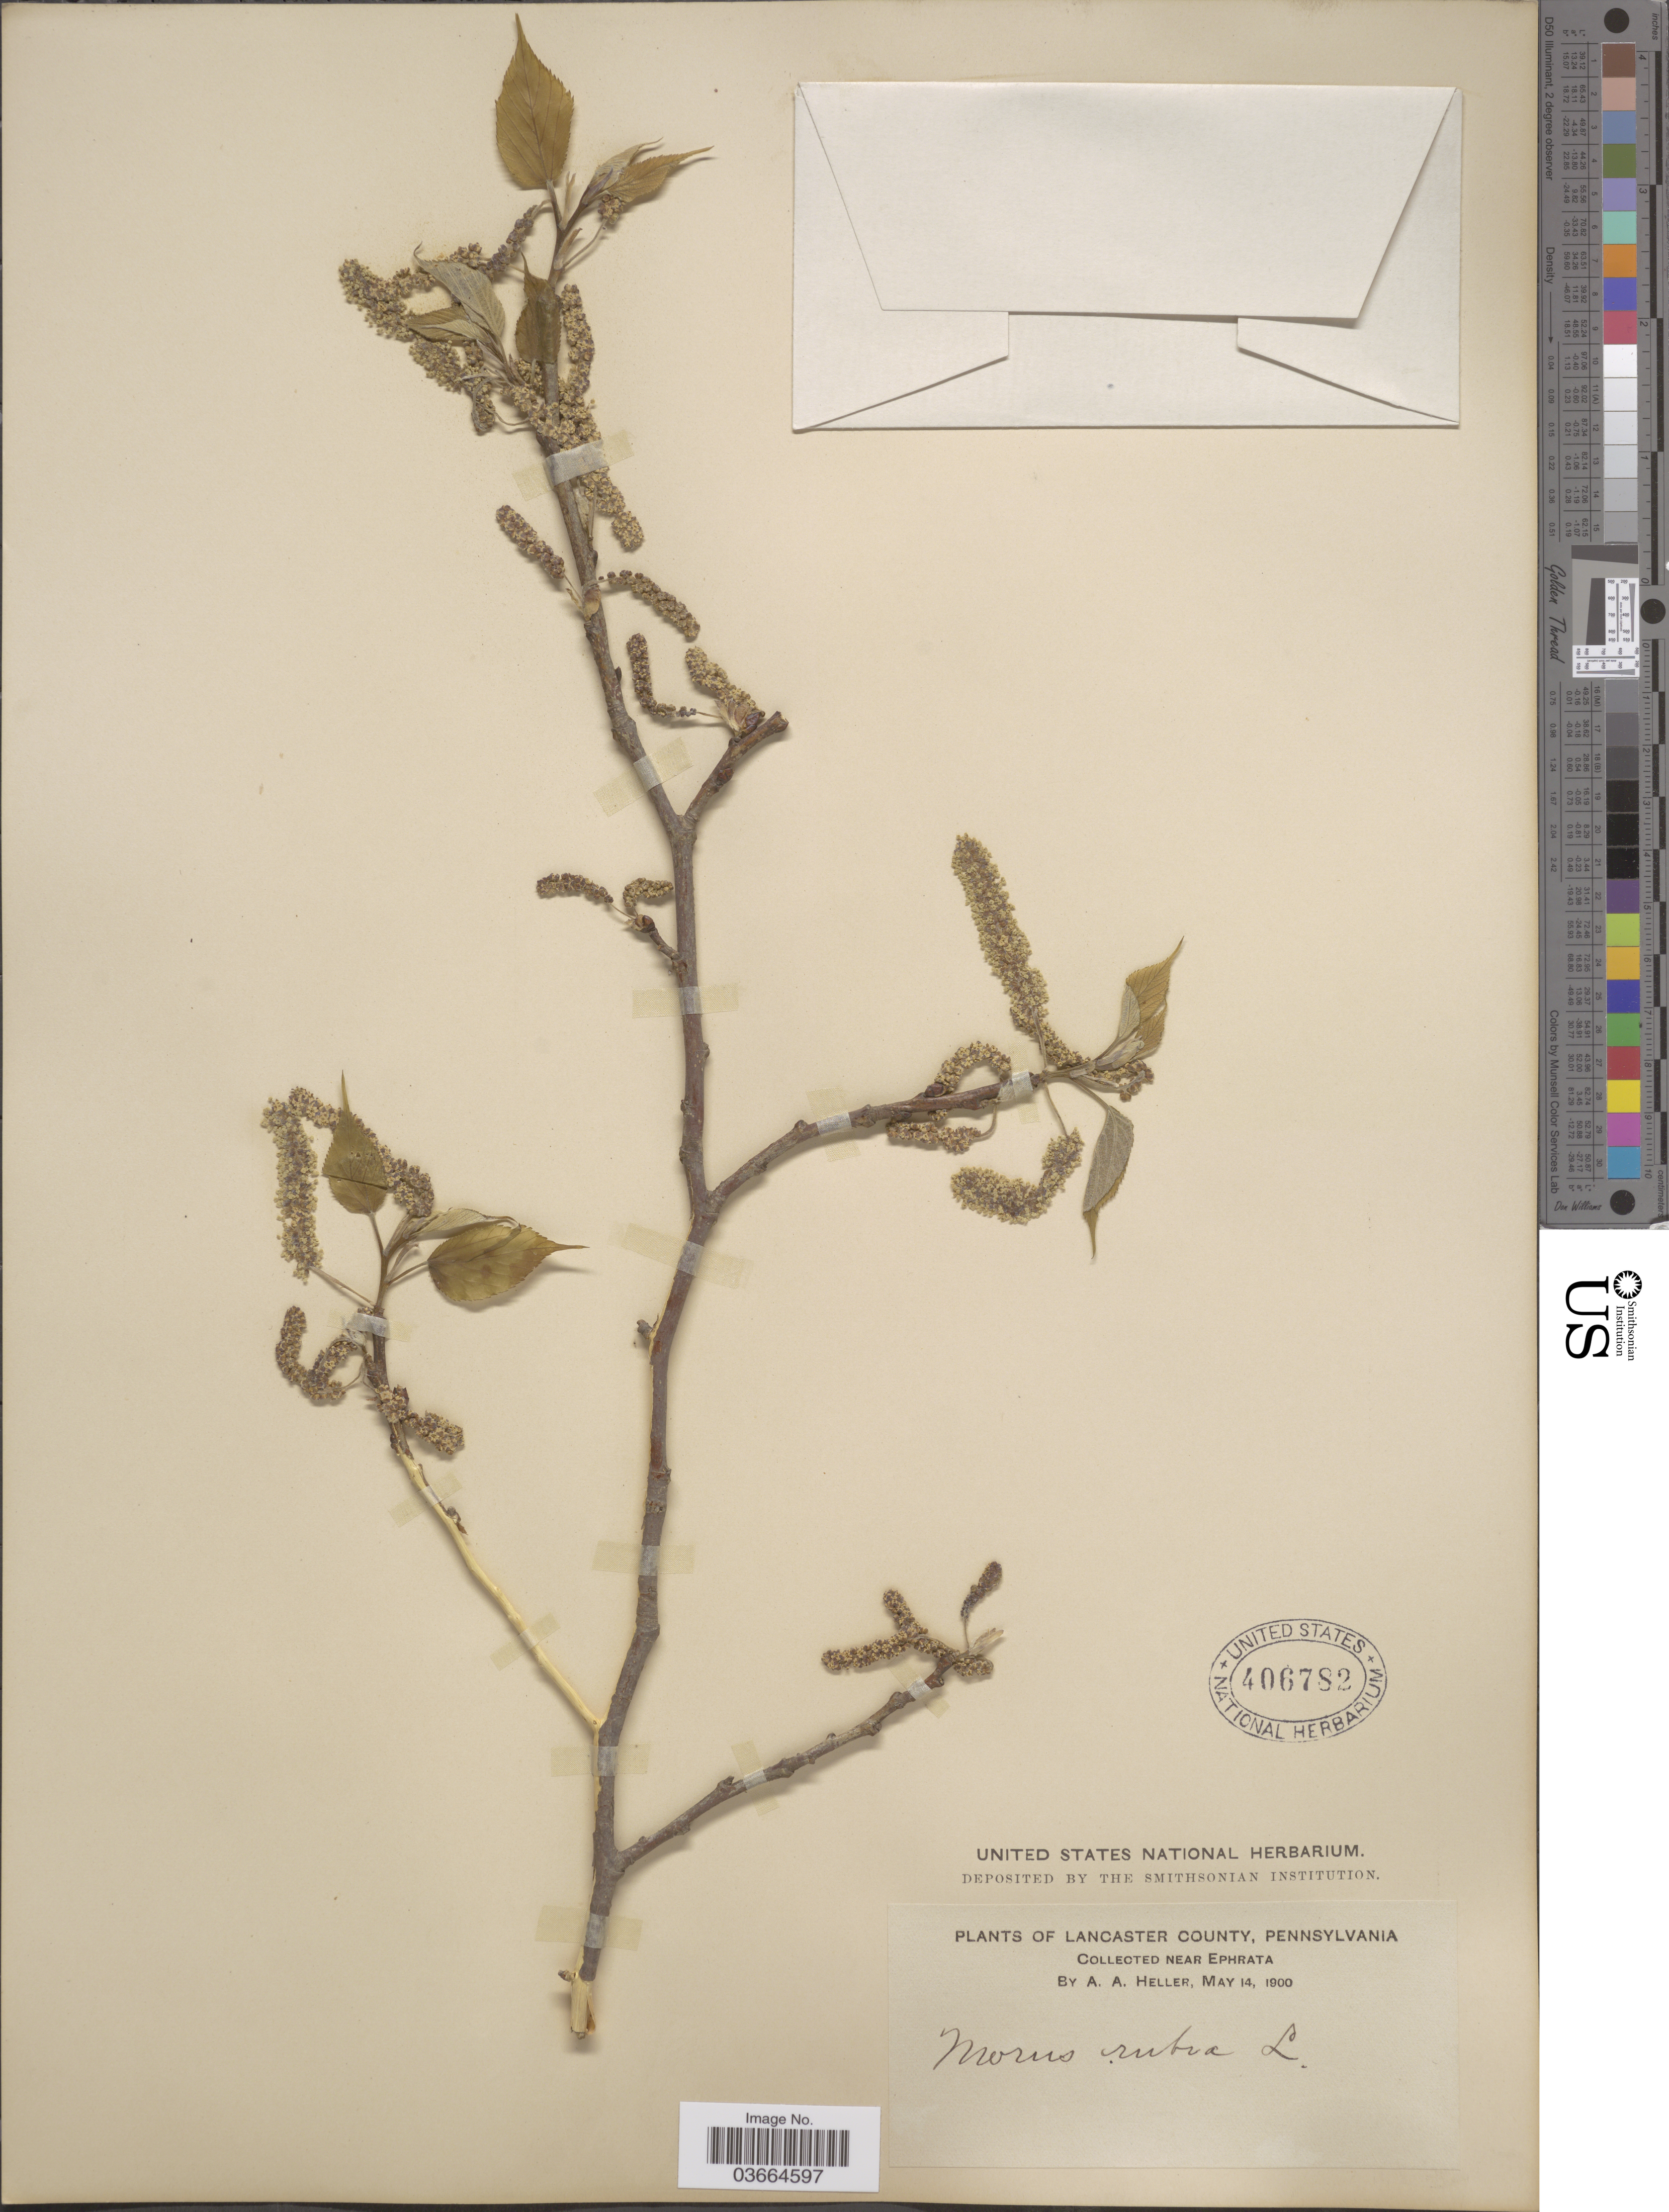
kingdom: Plantae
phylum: Tracheophyta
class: Magnoliopsida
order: Rosales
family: Moraceae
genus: Morus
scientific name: Morus rubra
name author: L.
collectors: A. A. Heller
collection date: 1900-05-14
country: United States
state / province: Pennsylvania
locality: Lancaster County, near Ephrata.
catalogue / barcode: US 406782